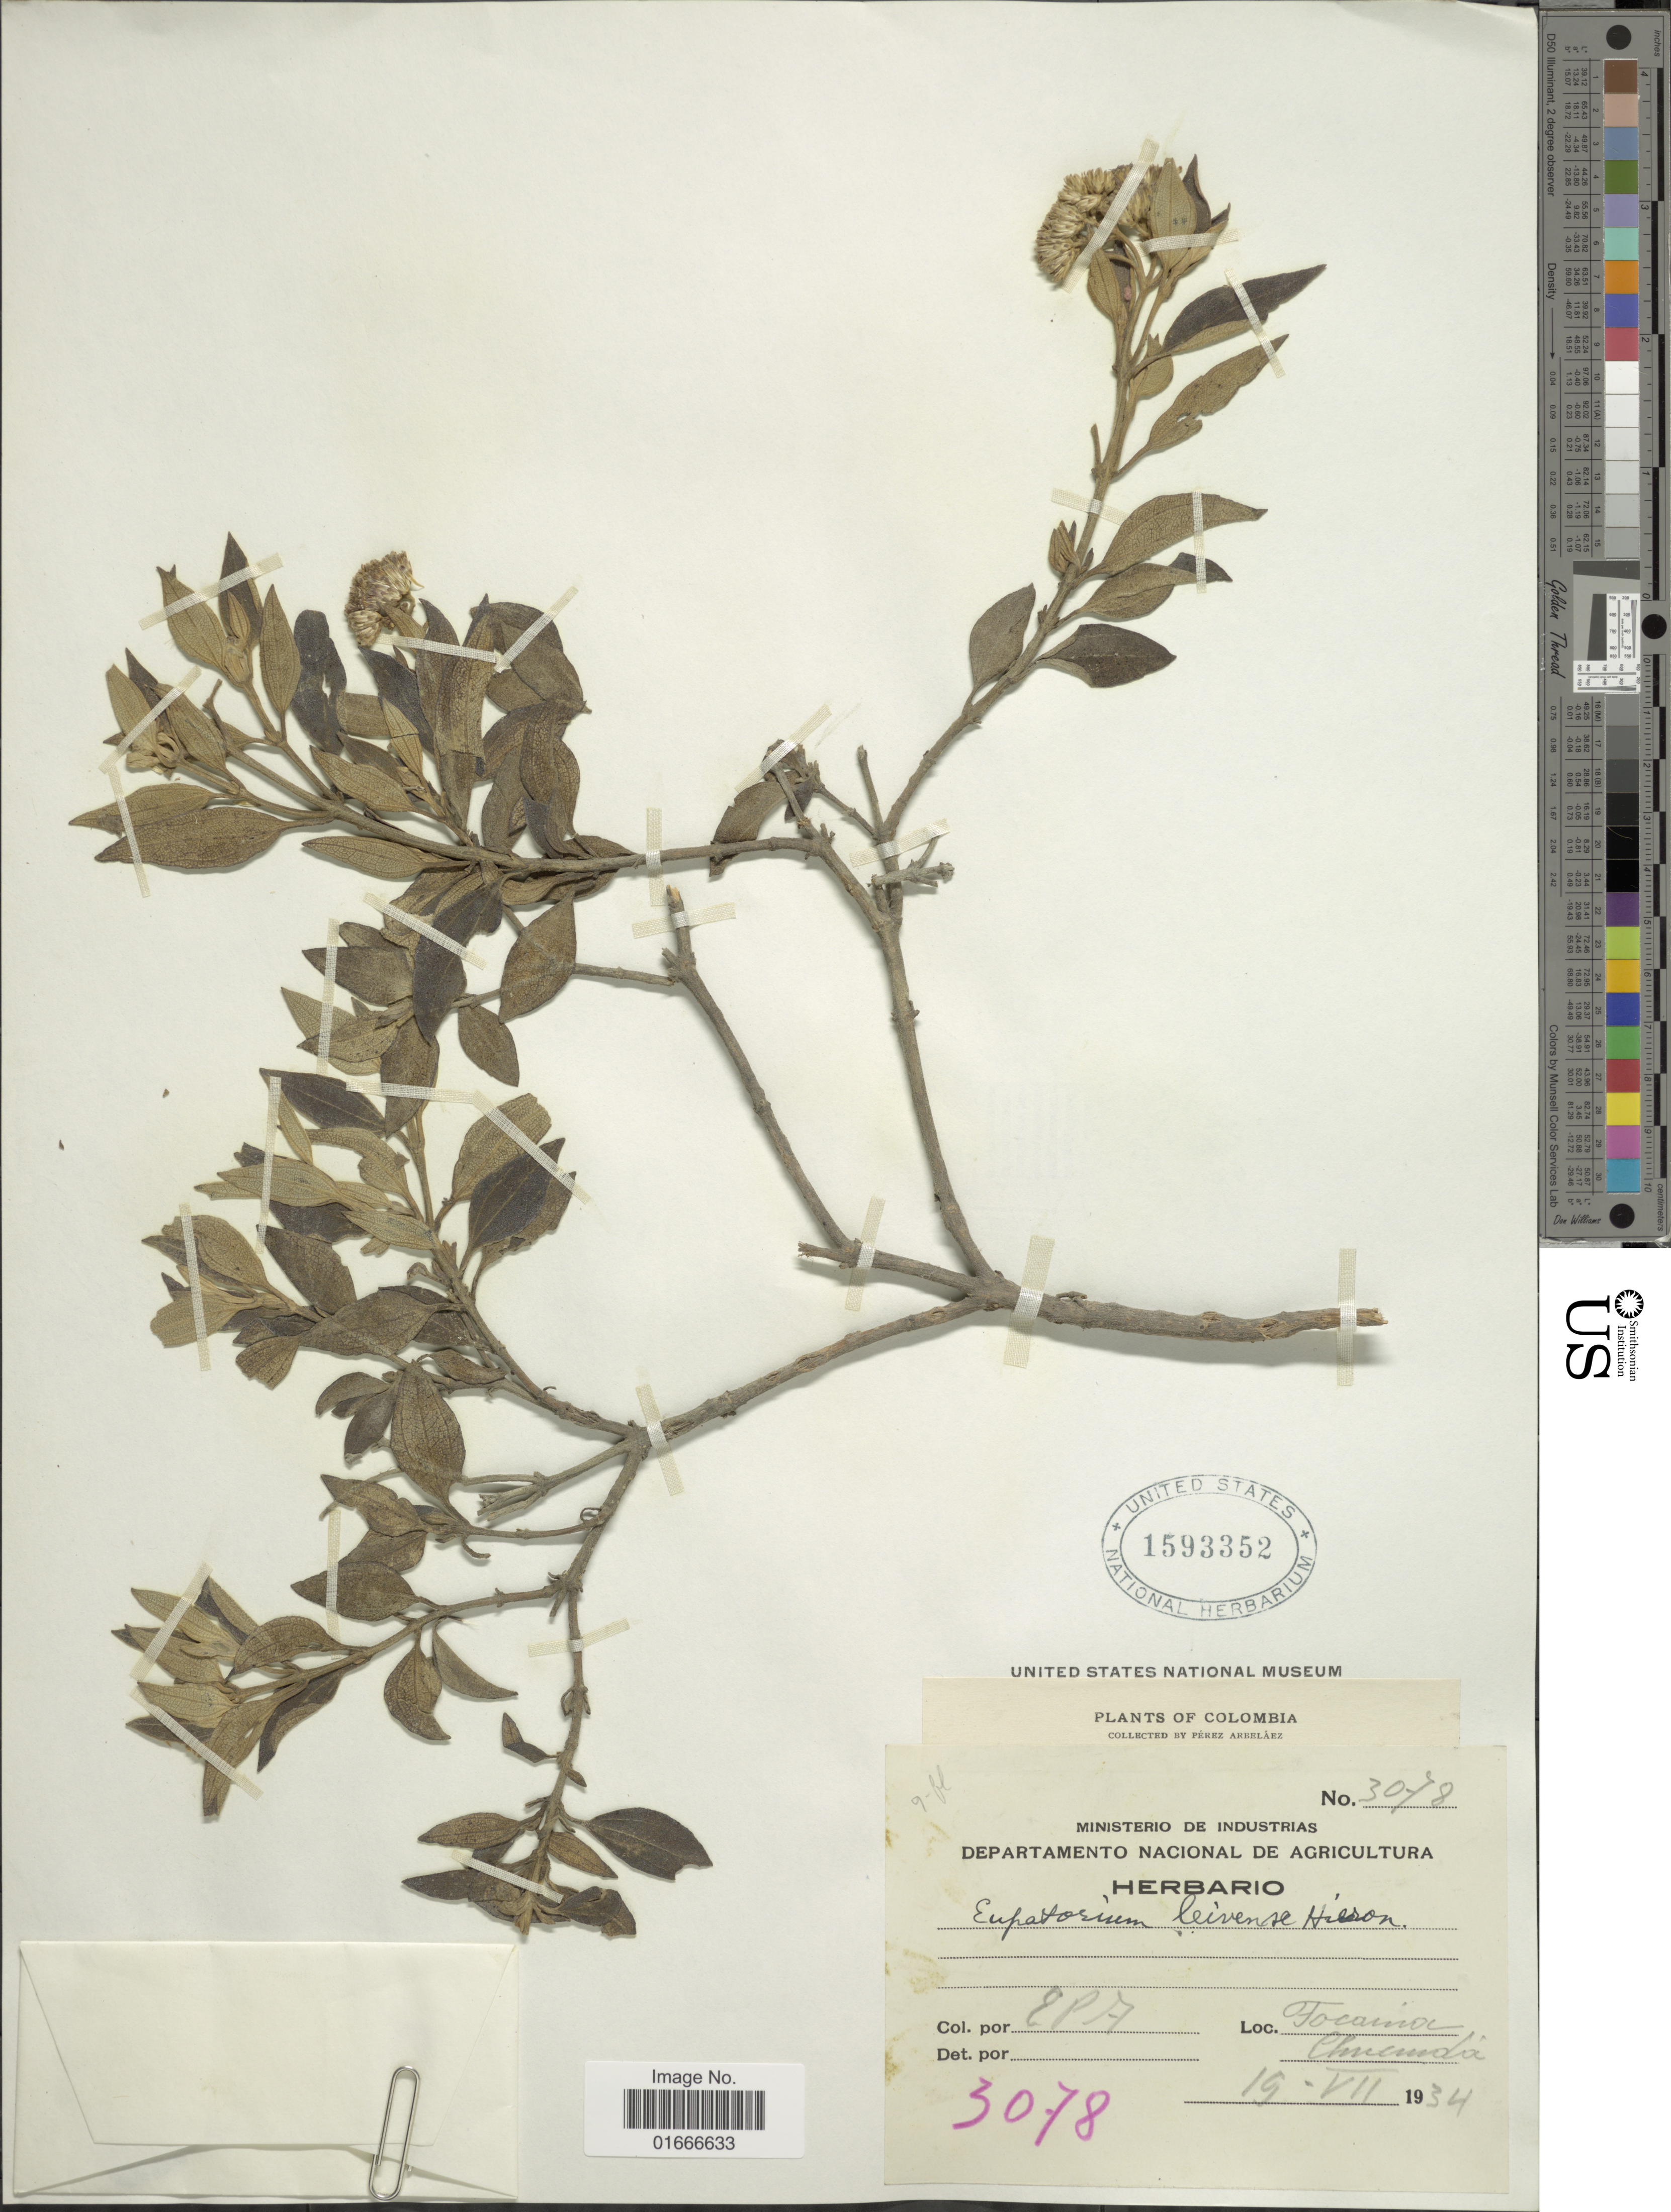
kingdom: Plantae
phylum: Tracheophyta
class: Magnoliopsida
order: Asterales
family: Asteraceae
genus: Chromolaena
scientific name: Chromolaena leivensis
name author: (Hieron.) R.M. King & H. Rob.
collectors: E. Pérez Arbeláez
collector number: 3078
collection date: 1934-07-19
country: Colombia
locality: Tocaima, Chucunda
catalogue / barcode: US 1593352